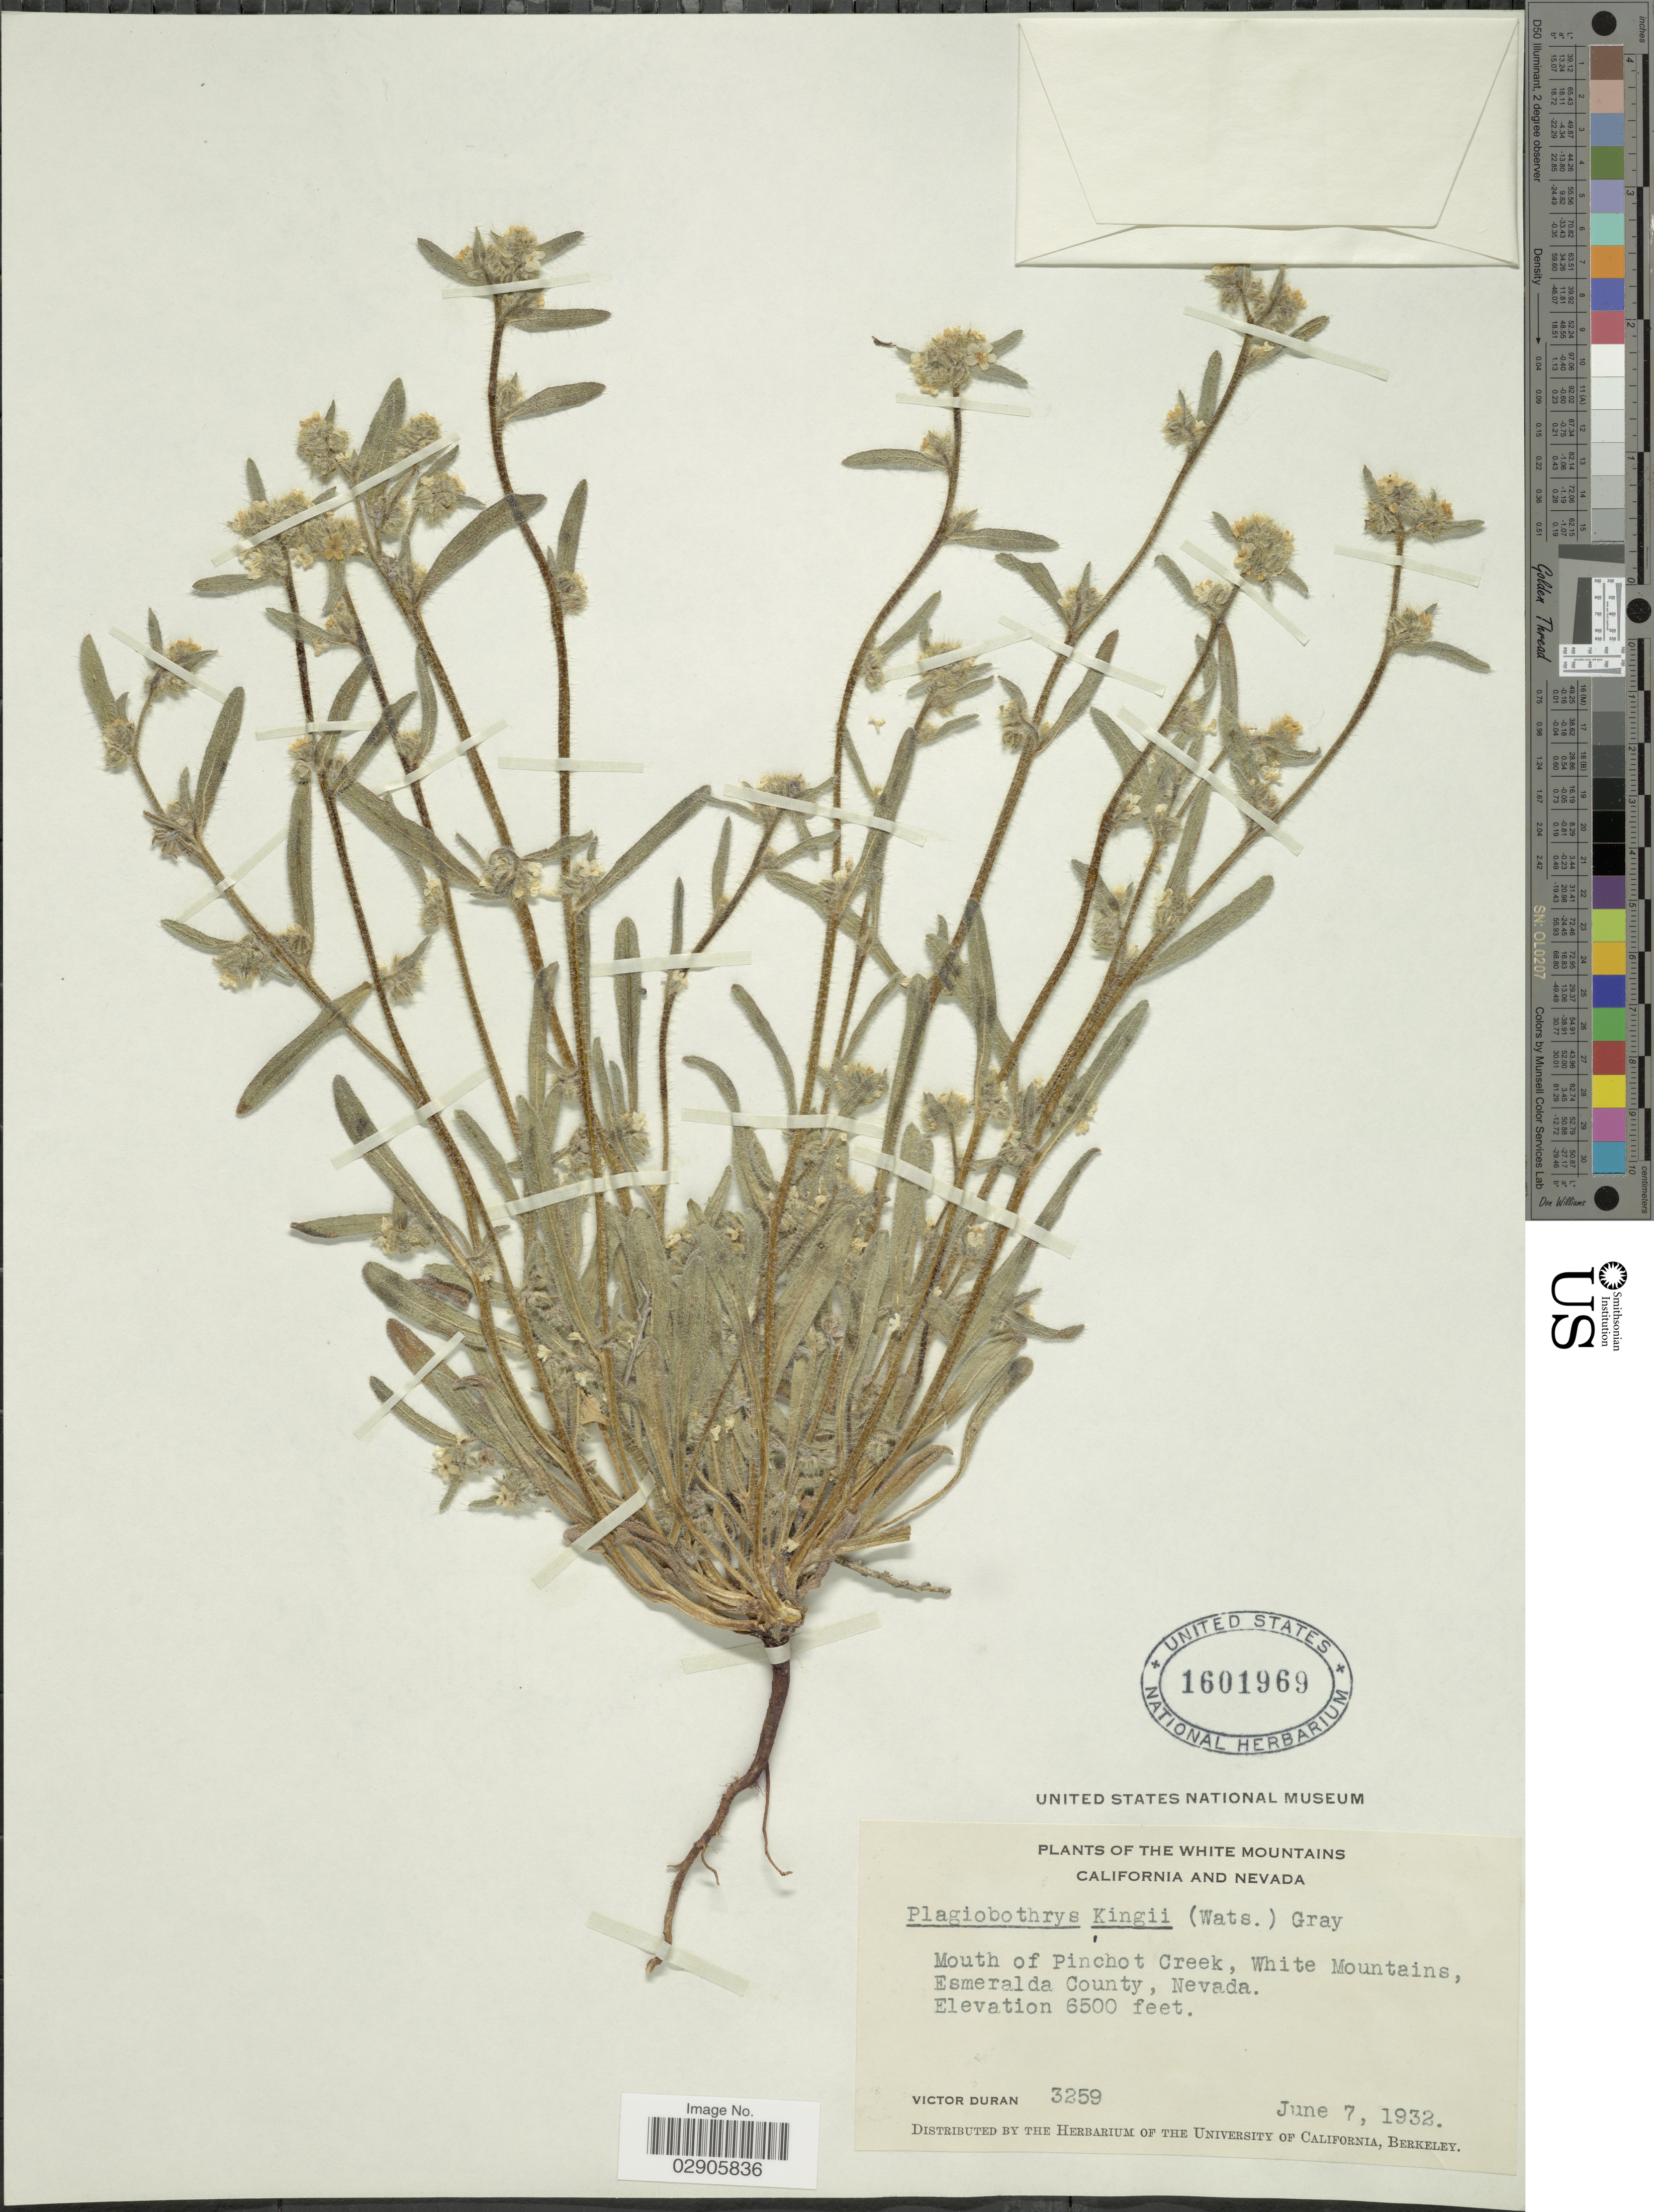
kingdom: Plantae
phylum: Tracheophyta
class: Magnoliopsida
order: Boraginales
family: Boraginaceae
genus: Plagiobothrys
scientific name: Plagiobothrys kingii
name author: (S. Watson) A. Gray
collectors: V. Duran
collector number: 3259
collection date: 1932-06-07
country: United States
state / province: Nevada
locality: The White Mountains California. Mouth of Pinchot Creek, White Mountains, Esmeralda County.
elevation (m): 1981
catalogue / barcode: US 1601969